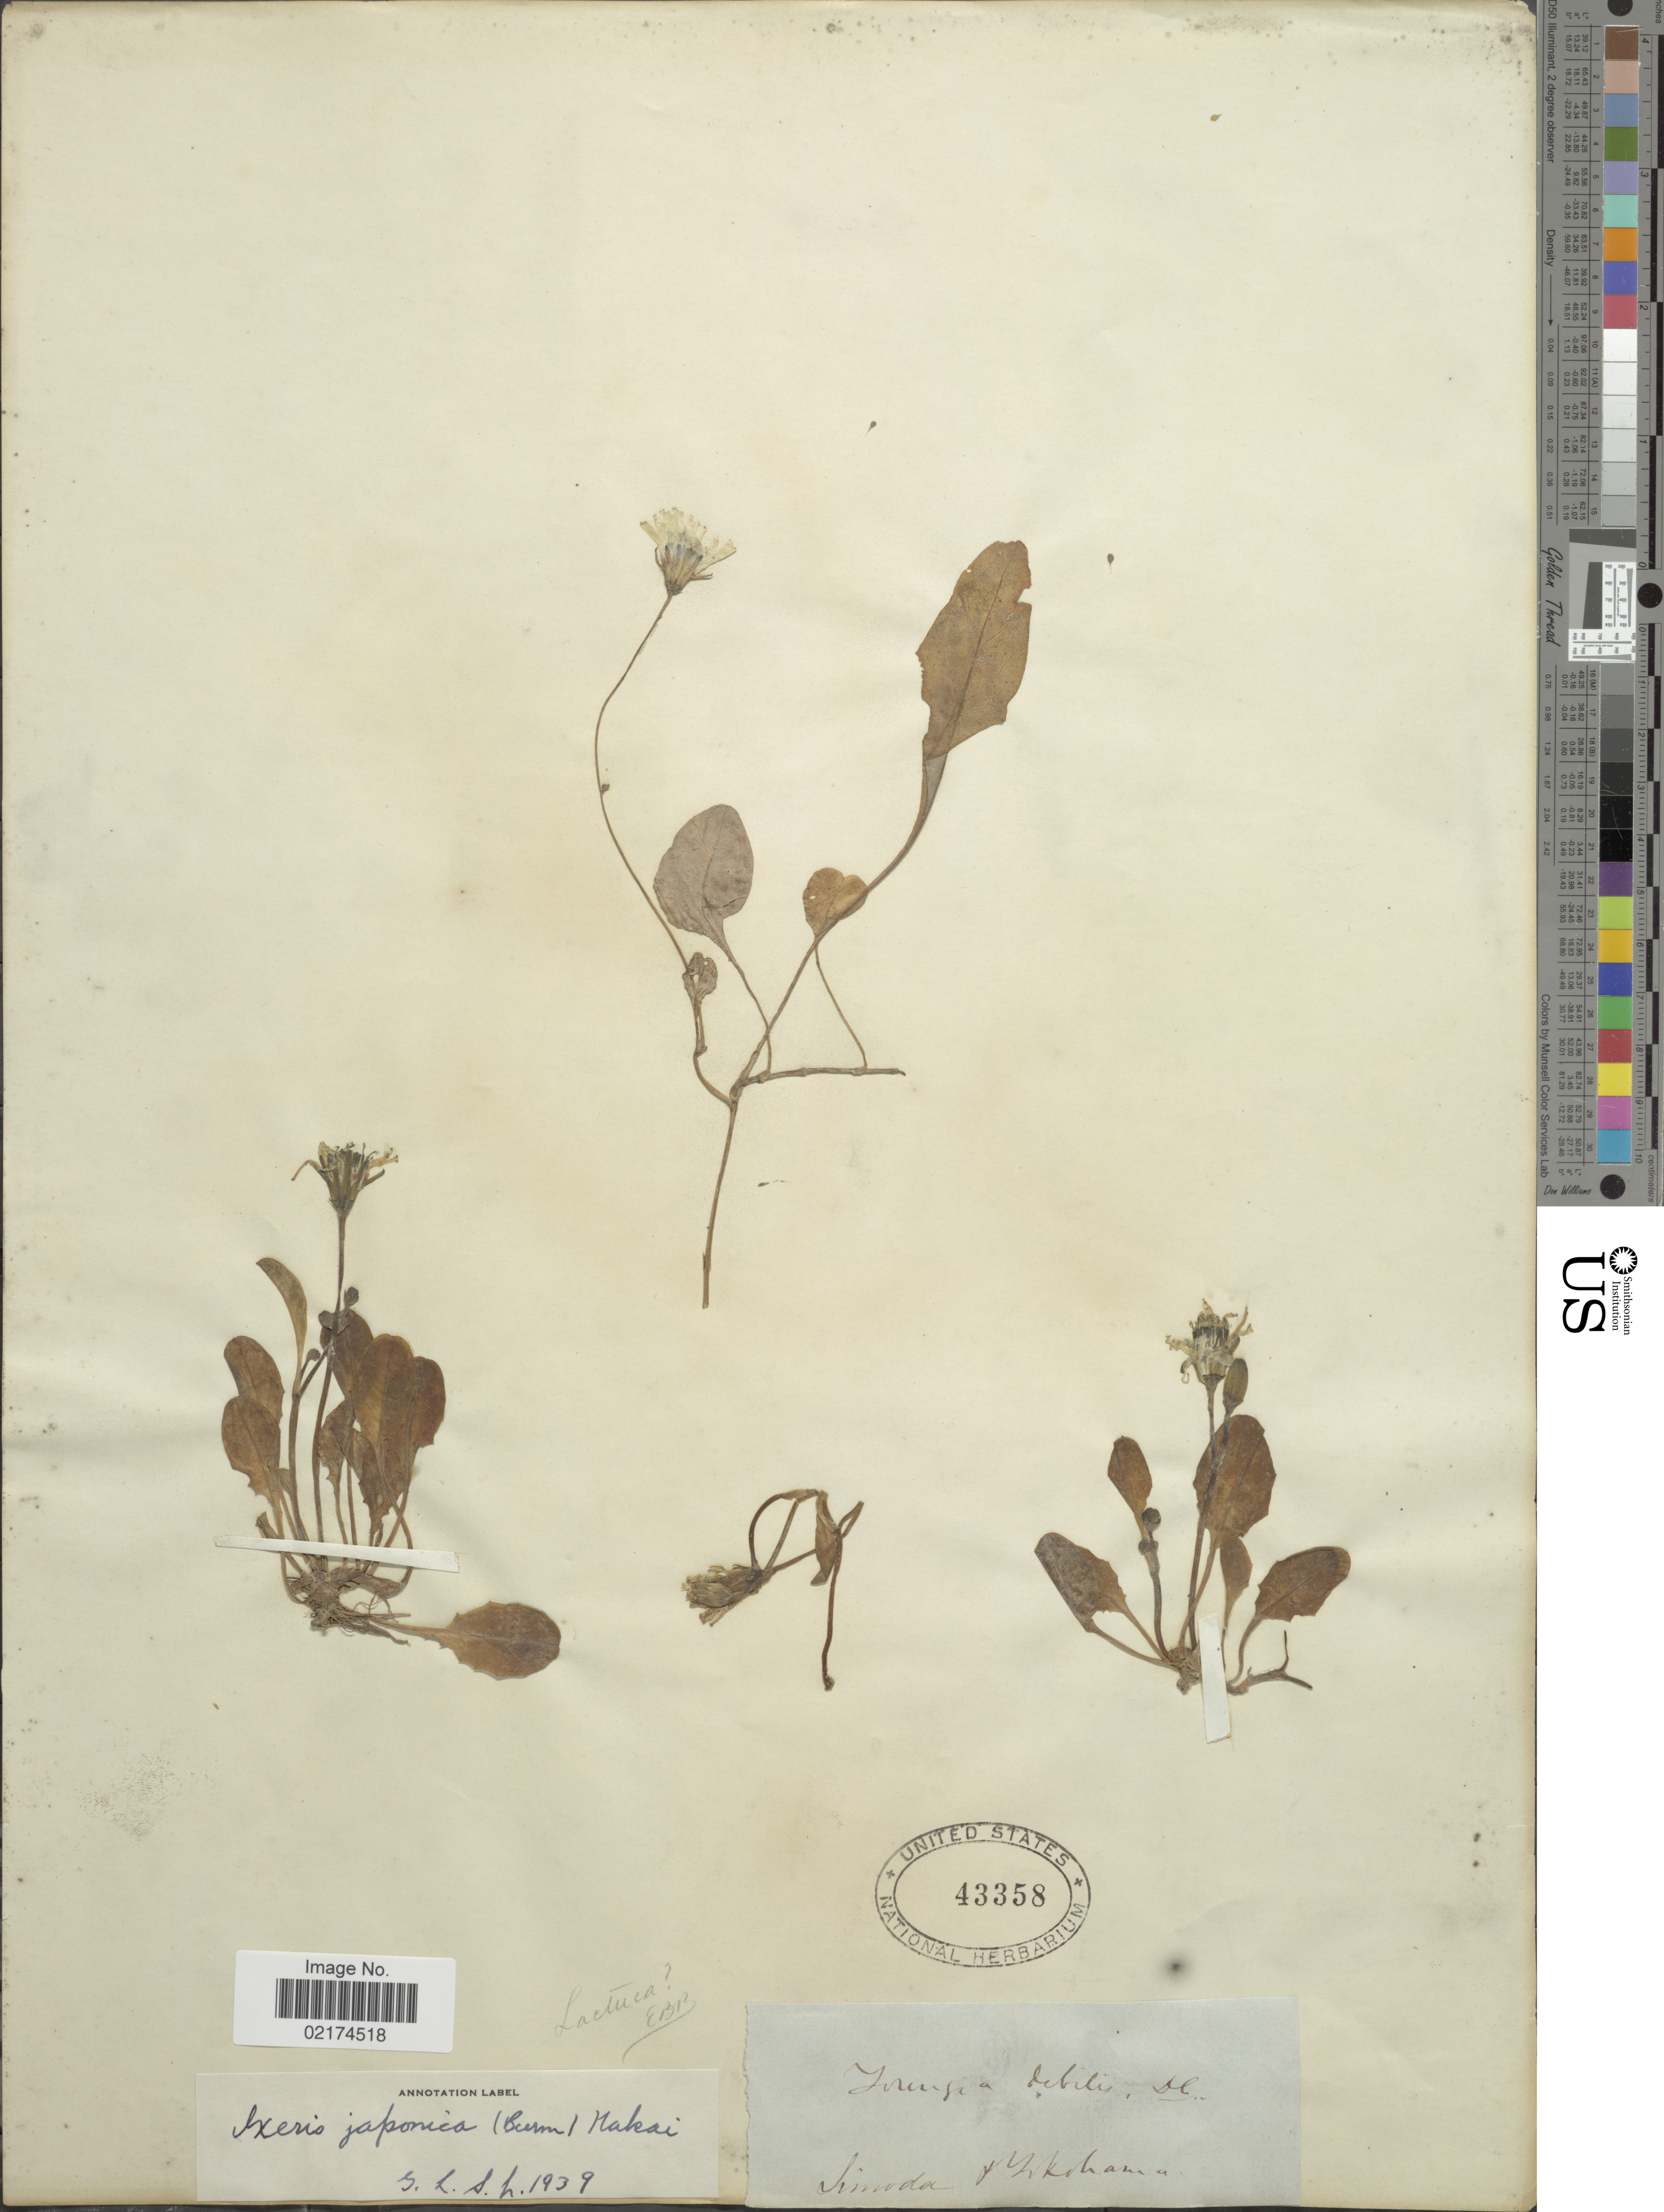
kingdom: Plantae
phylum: Tracheophyta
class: Magnoliopsida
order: Asterales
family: Asteraceae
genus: Ixeris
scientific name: Ixeris debilis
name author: (Thunb.) A. Gray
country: Japan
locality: Simoda, Yokohama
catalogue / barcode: US 43358